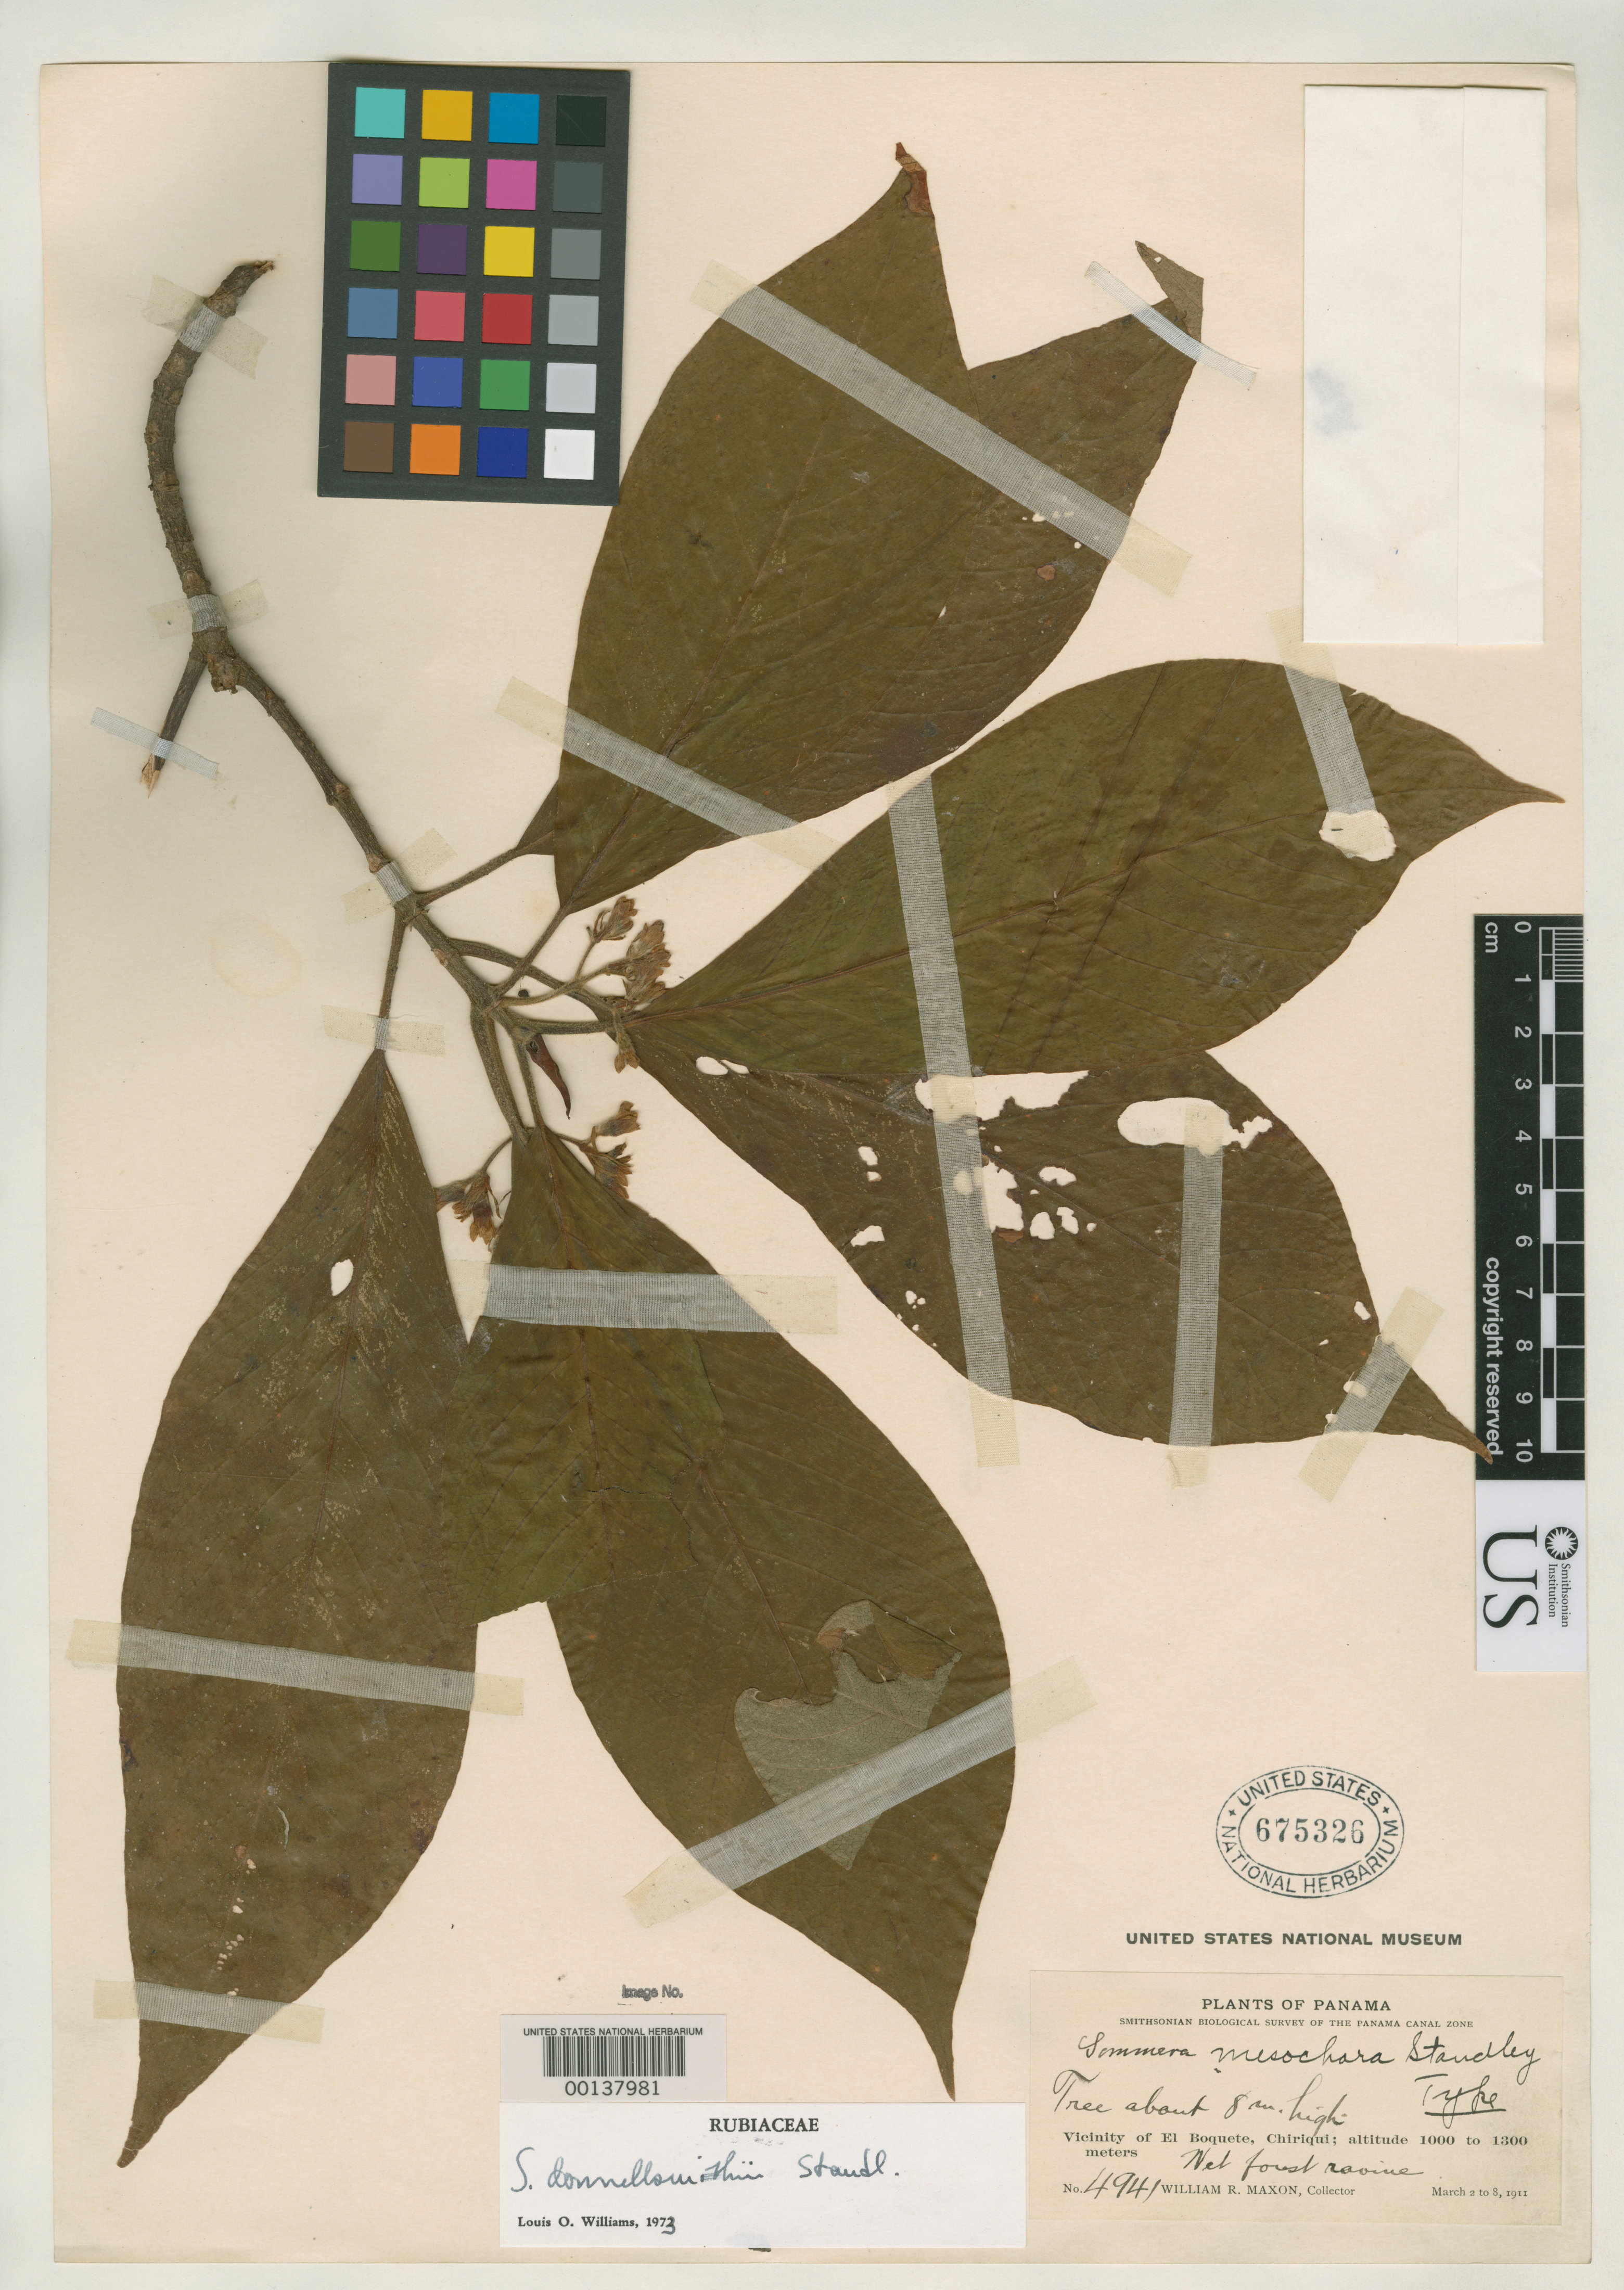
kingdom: Plantae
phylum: Tracheophyta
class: Magnoliopsida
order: Gentianales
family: Rubiaceae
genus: Sommera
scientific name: Sommera mesochora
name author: Standl.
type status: Holotype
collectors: W. R. Maxon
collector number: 4941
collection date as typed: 02 Mar 1911 to 08 Mar 1911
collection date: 1911-03-02/1911-03-08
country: Panama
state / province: Chiriquí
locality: Near El Boquete.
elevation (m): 1000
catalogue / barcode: US 675326